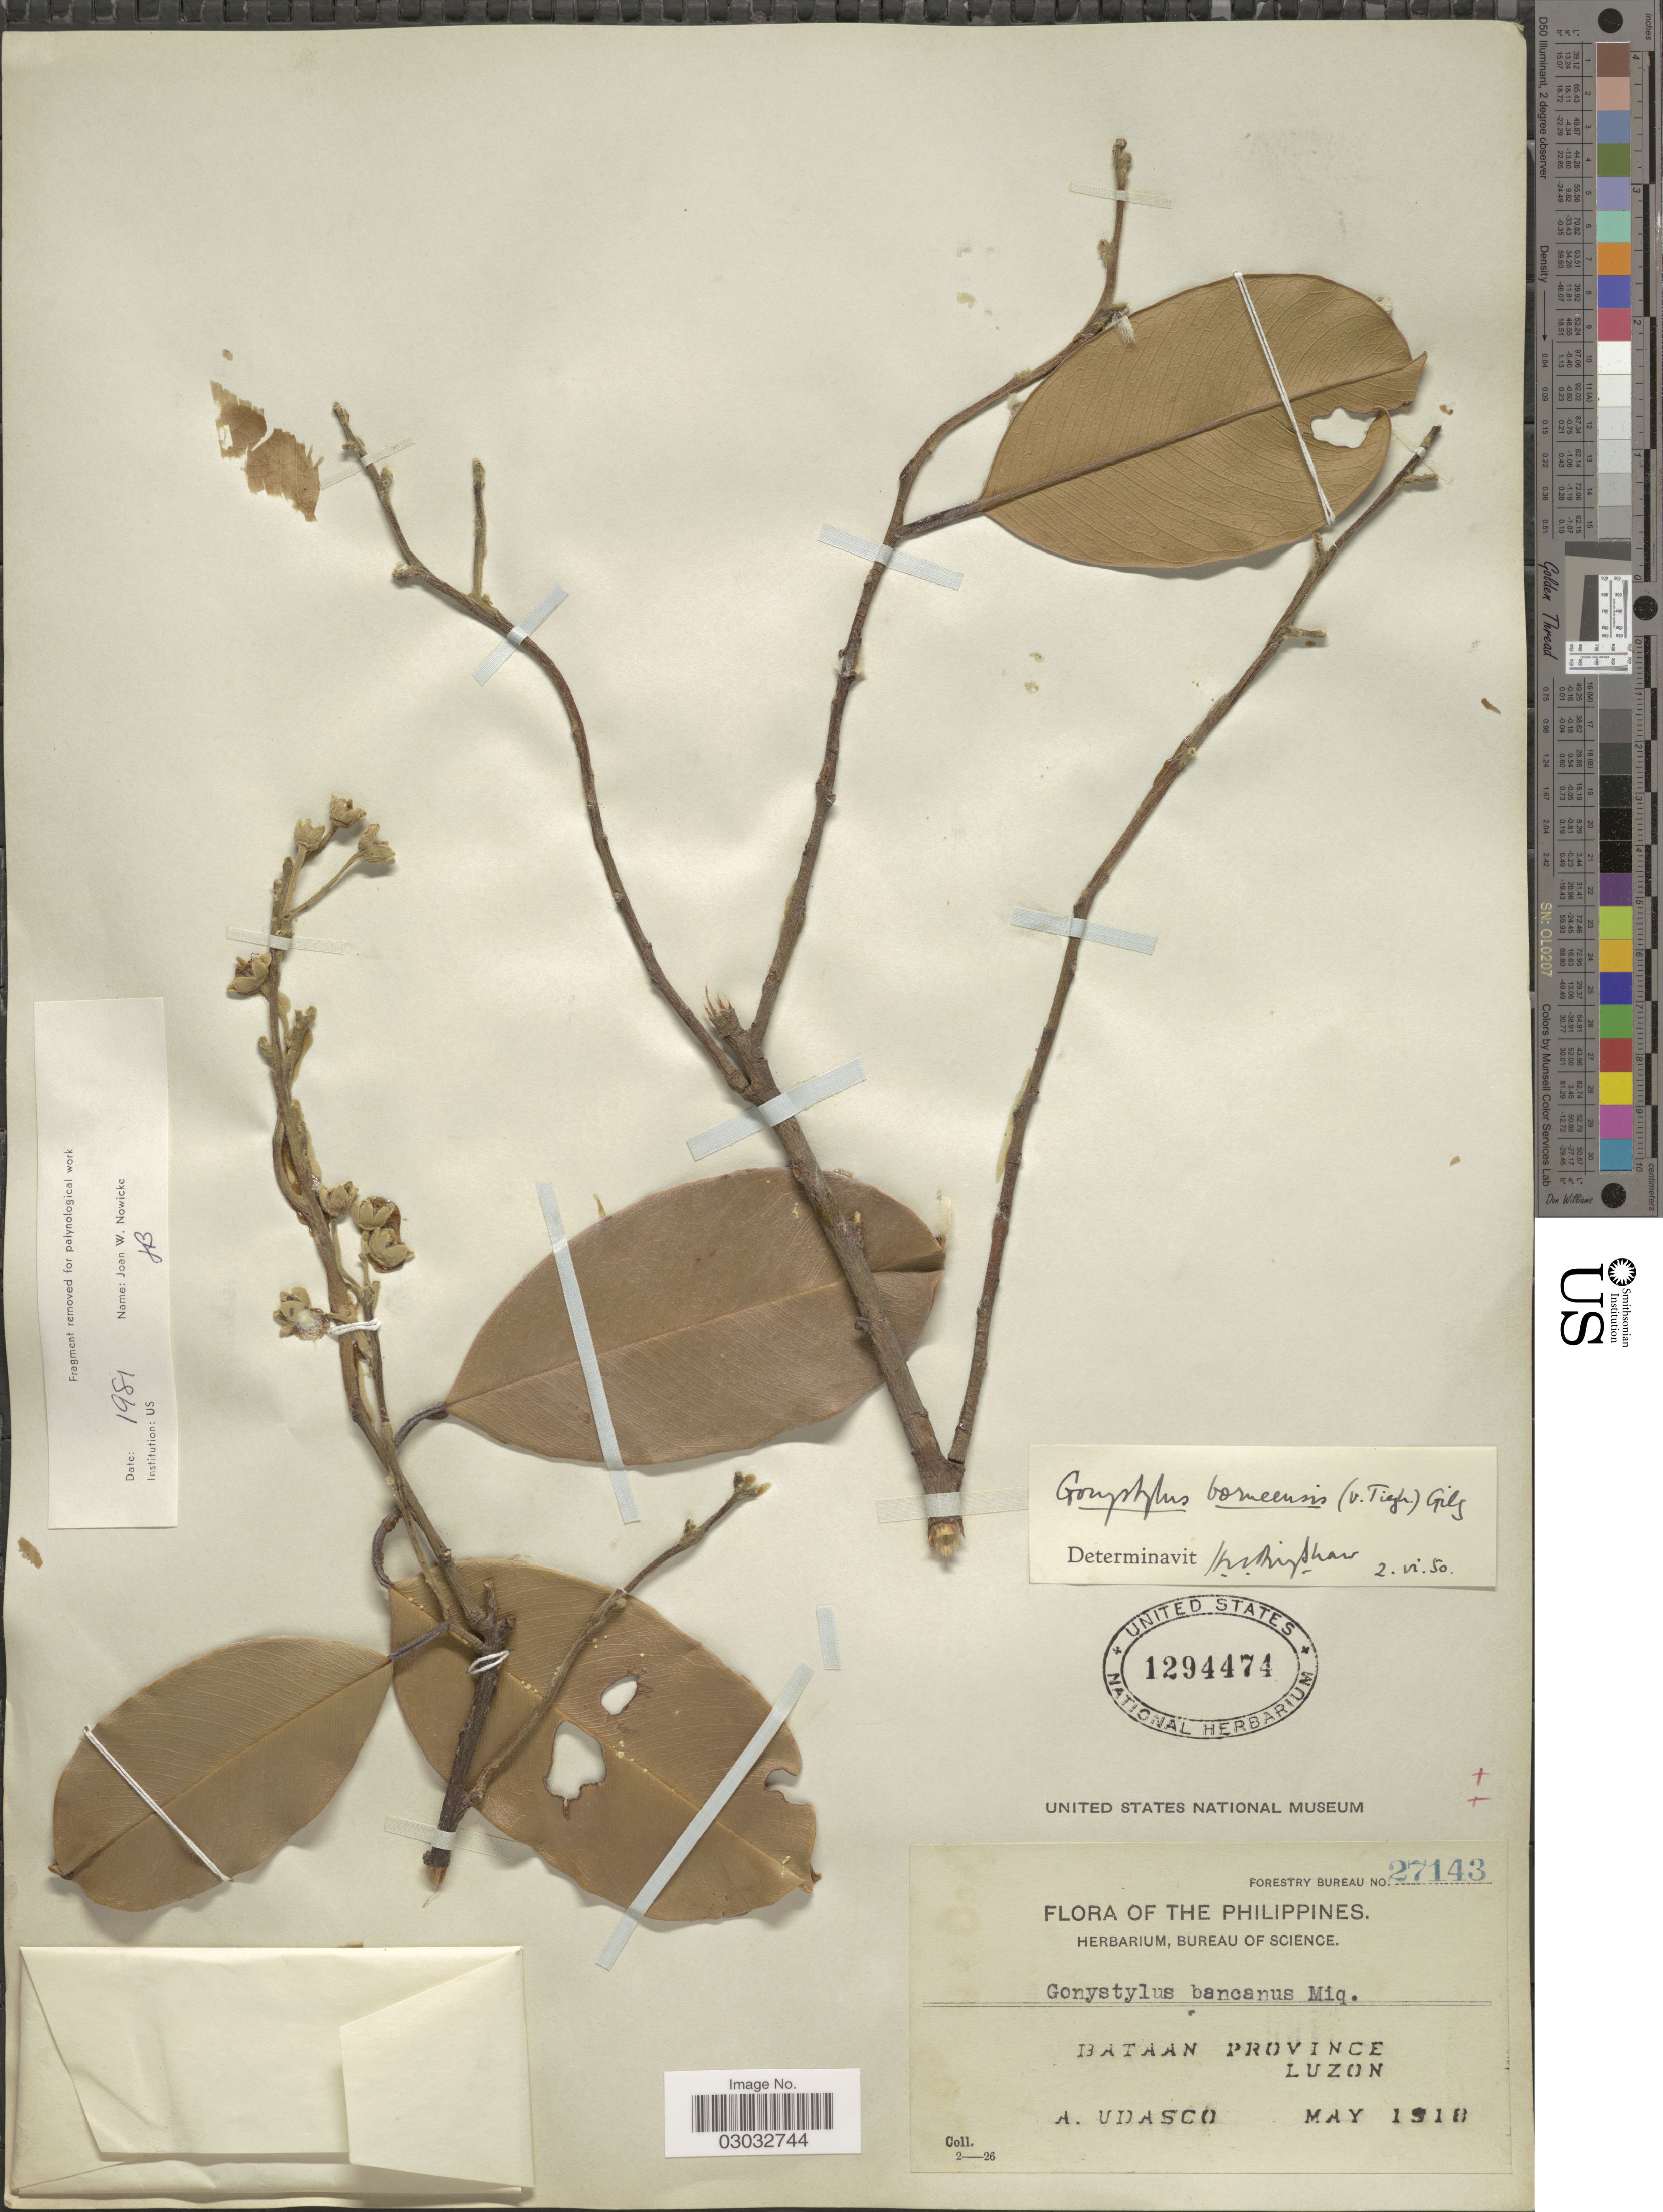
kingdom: Plantae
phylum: Tracheophyta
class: Magnoliopsida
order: Malvales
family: Thymelaeaceae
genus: Gonystylus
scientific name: Gonystylus macrophyllus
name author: (Miq.) Airy Shaw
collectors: A. Udasco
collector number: Forestry Bureau 27143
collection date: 1918-05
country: Philippines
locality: Bataan Province, Luzon.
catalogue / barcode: US 1294474